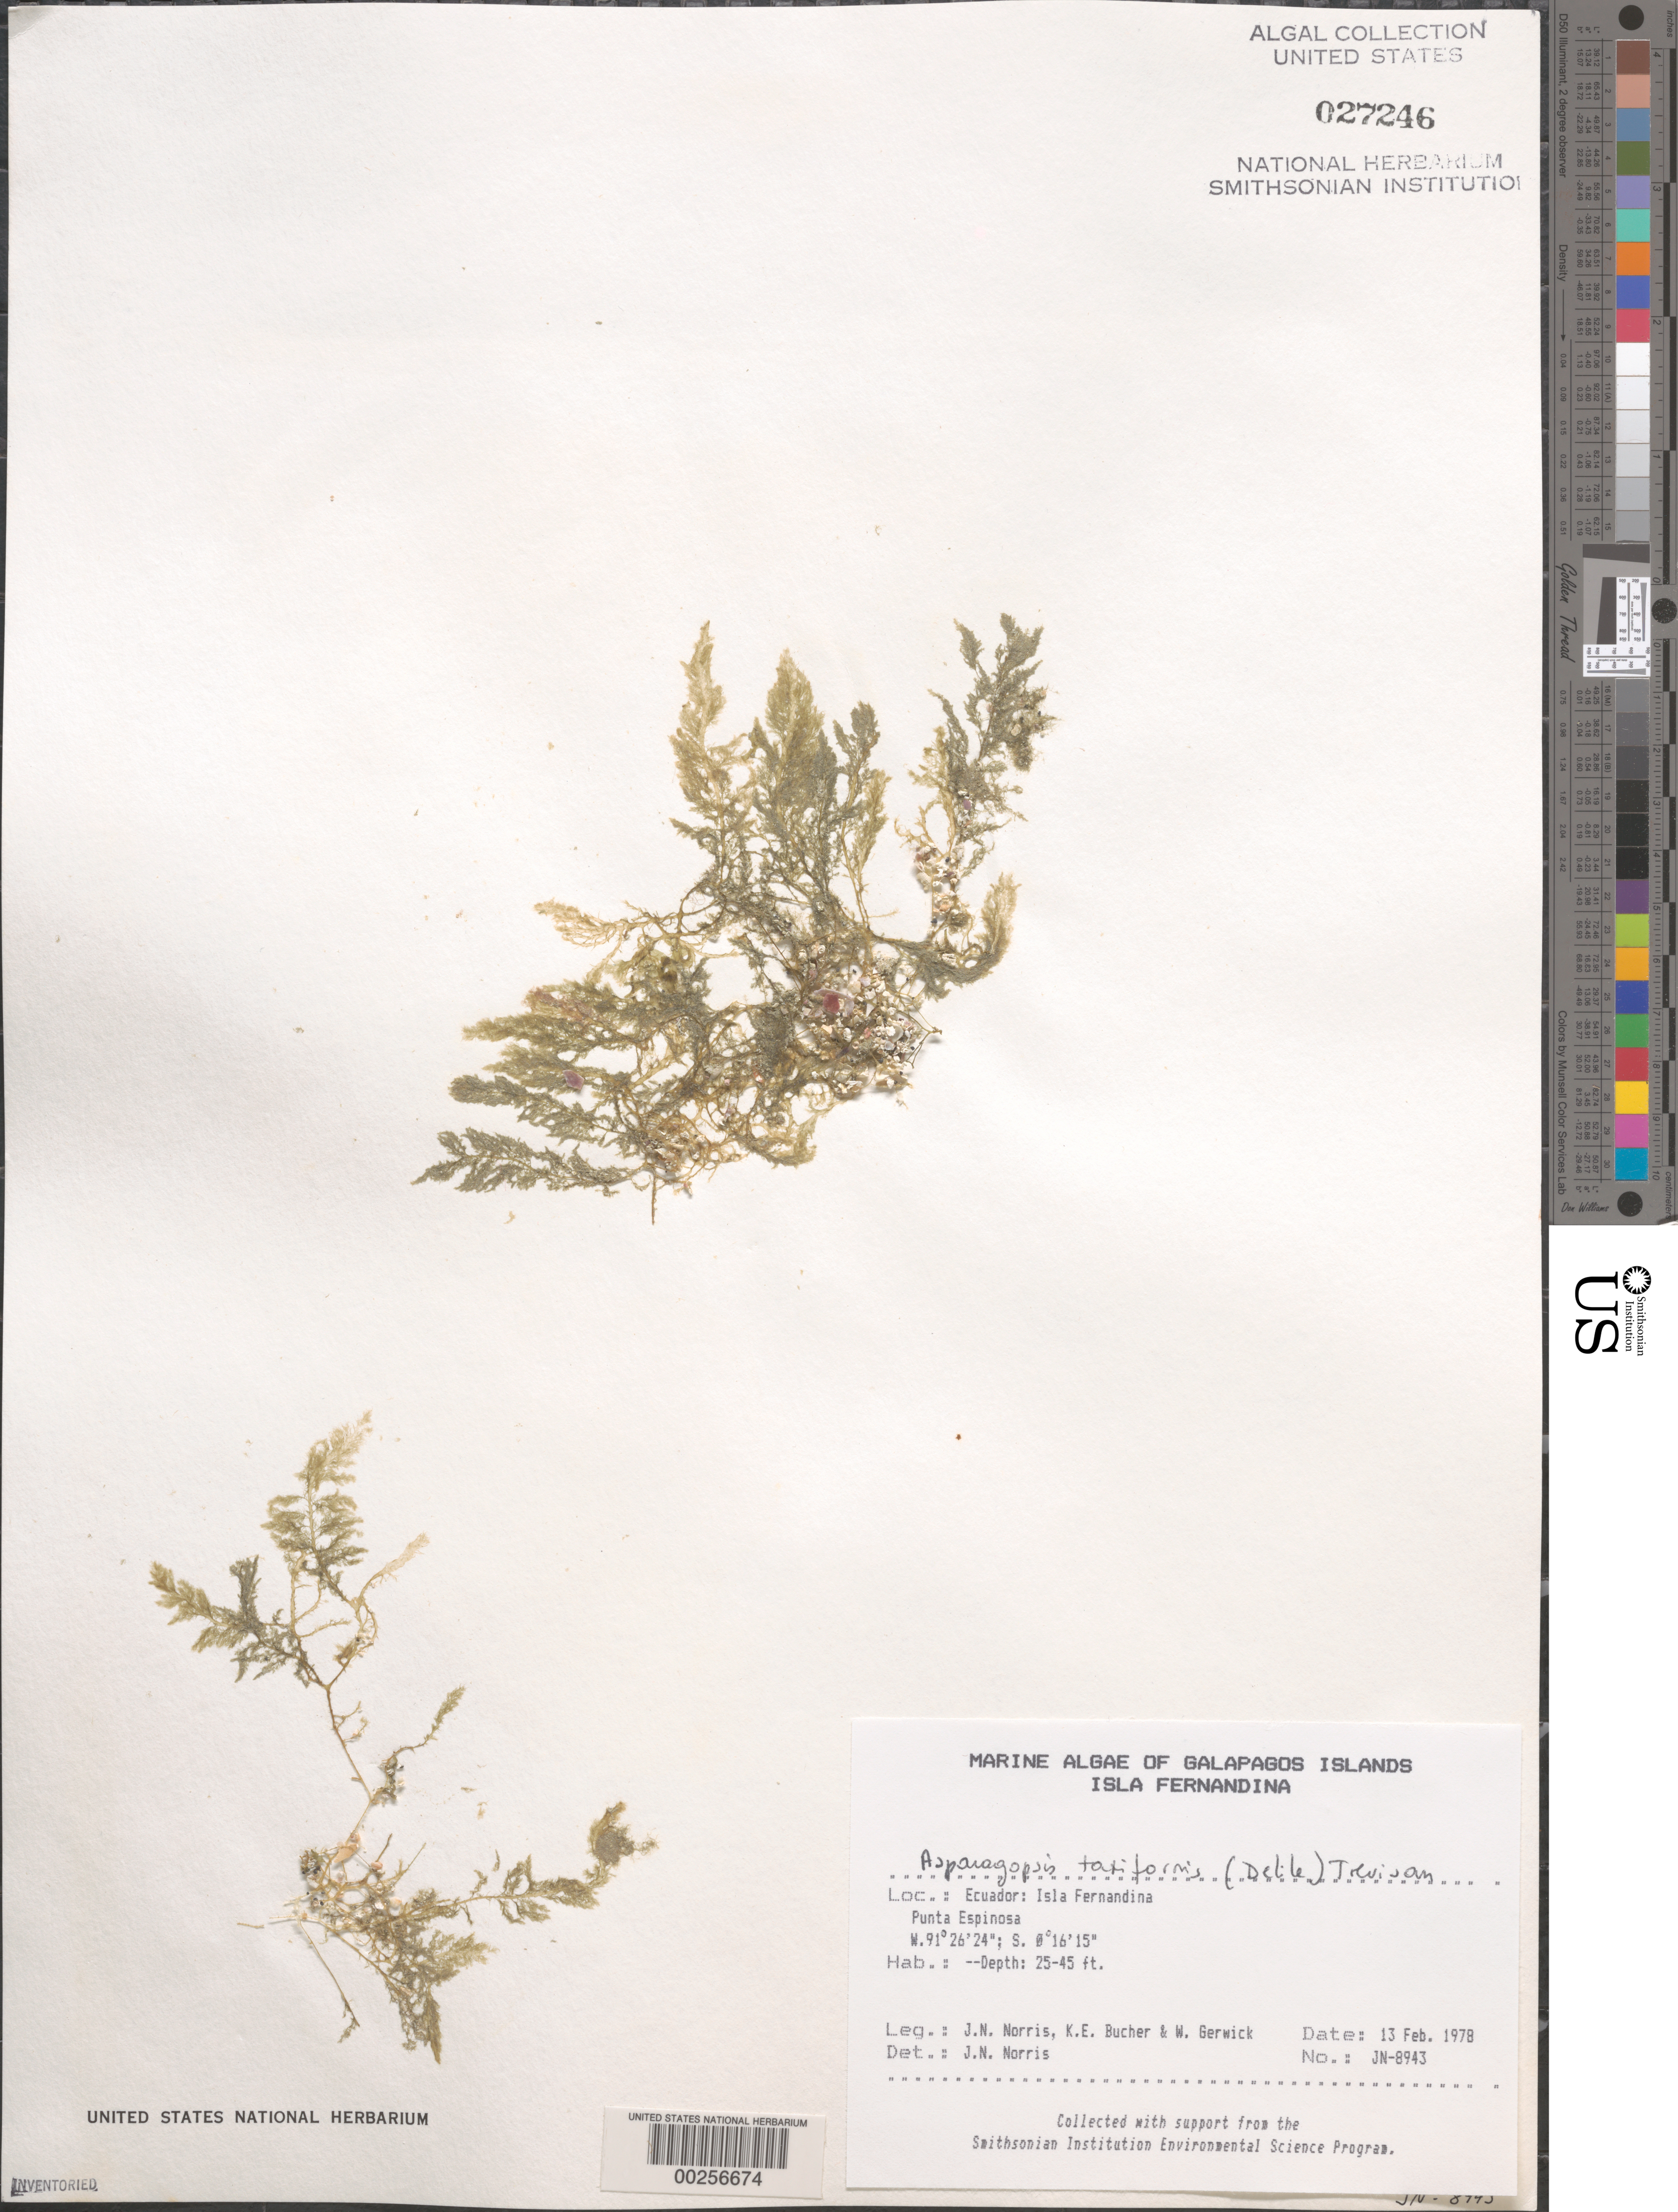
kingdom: Plantae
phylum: Rhodophyta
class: Florideophyceae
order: Bonnemaisoniales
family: Bonnemaisoniaceae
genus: Asparagopsis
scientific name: Asparagopsis taxiformis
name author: (Delile) Trevis.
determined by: Norris, James N.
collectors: J. N. Norris, K. E. Bucher & W. Gerwick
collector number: JN-8943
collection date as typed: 13 Feb 1978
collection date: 1978-02-13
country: Ecuador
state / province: Colón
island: Fernandina [Narborough]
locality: Punta Espinosa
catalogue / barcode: US 27246